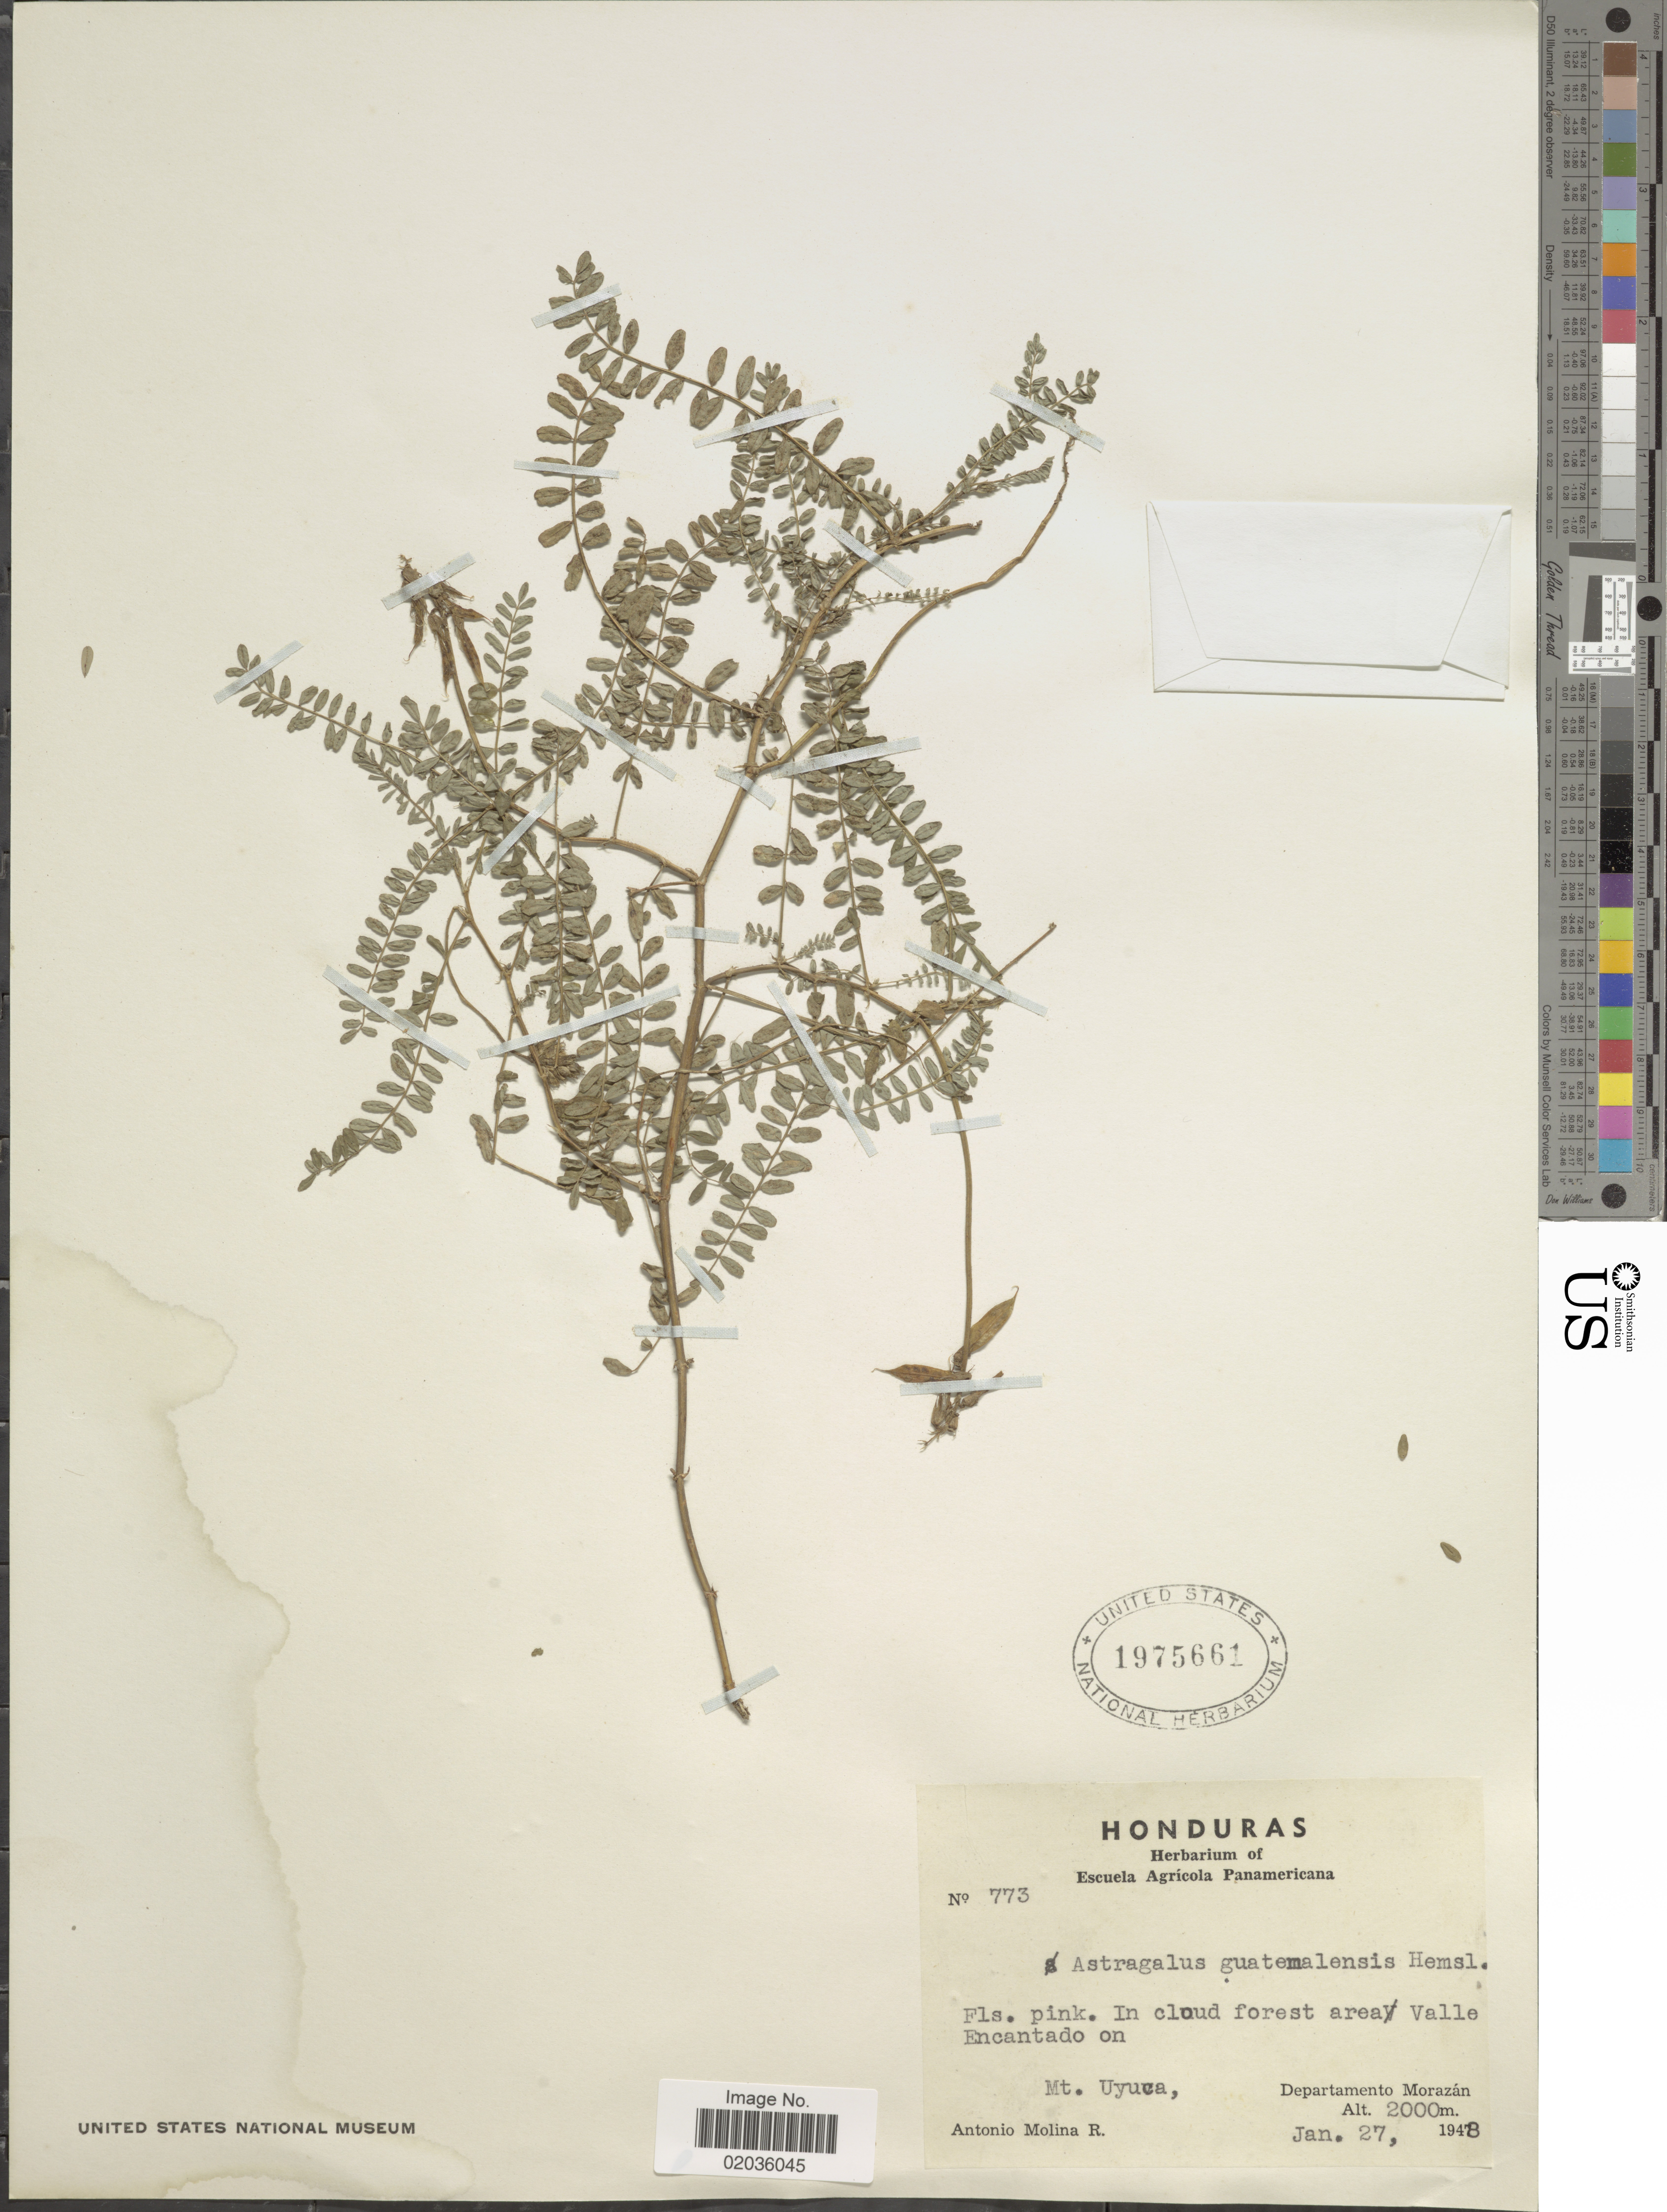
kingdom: Plantae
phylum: Tracheophyta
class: Magnoliopsida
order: Fabales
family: Fabaceae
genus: Astragalus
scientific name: Astragalus guatemalensis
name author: Hemsl.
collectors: A. Molina R.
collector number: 773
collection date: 1948-01-27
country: Honduras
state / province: Fco. Morazán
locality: Honduras, In cloud forest area, Valle encantadoon Mt. Uyuca, Departamento Morazan.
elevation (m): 2000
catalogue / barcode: US 1975661